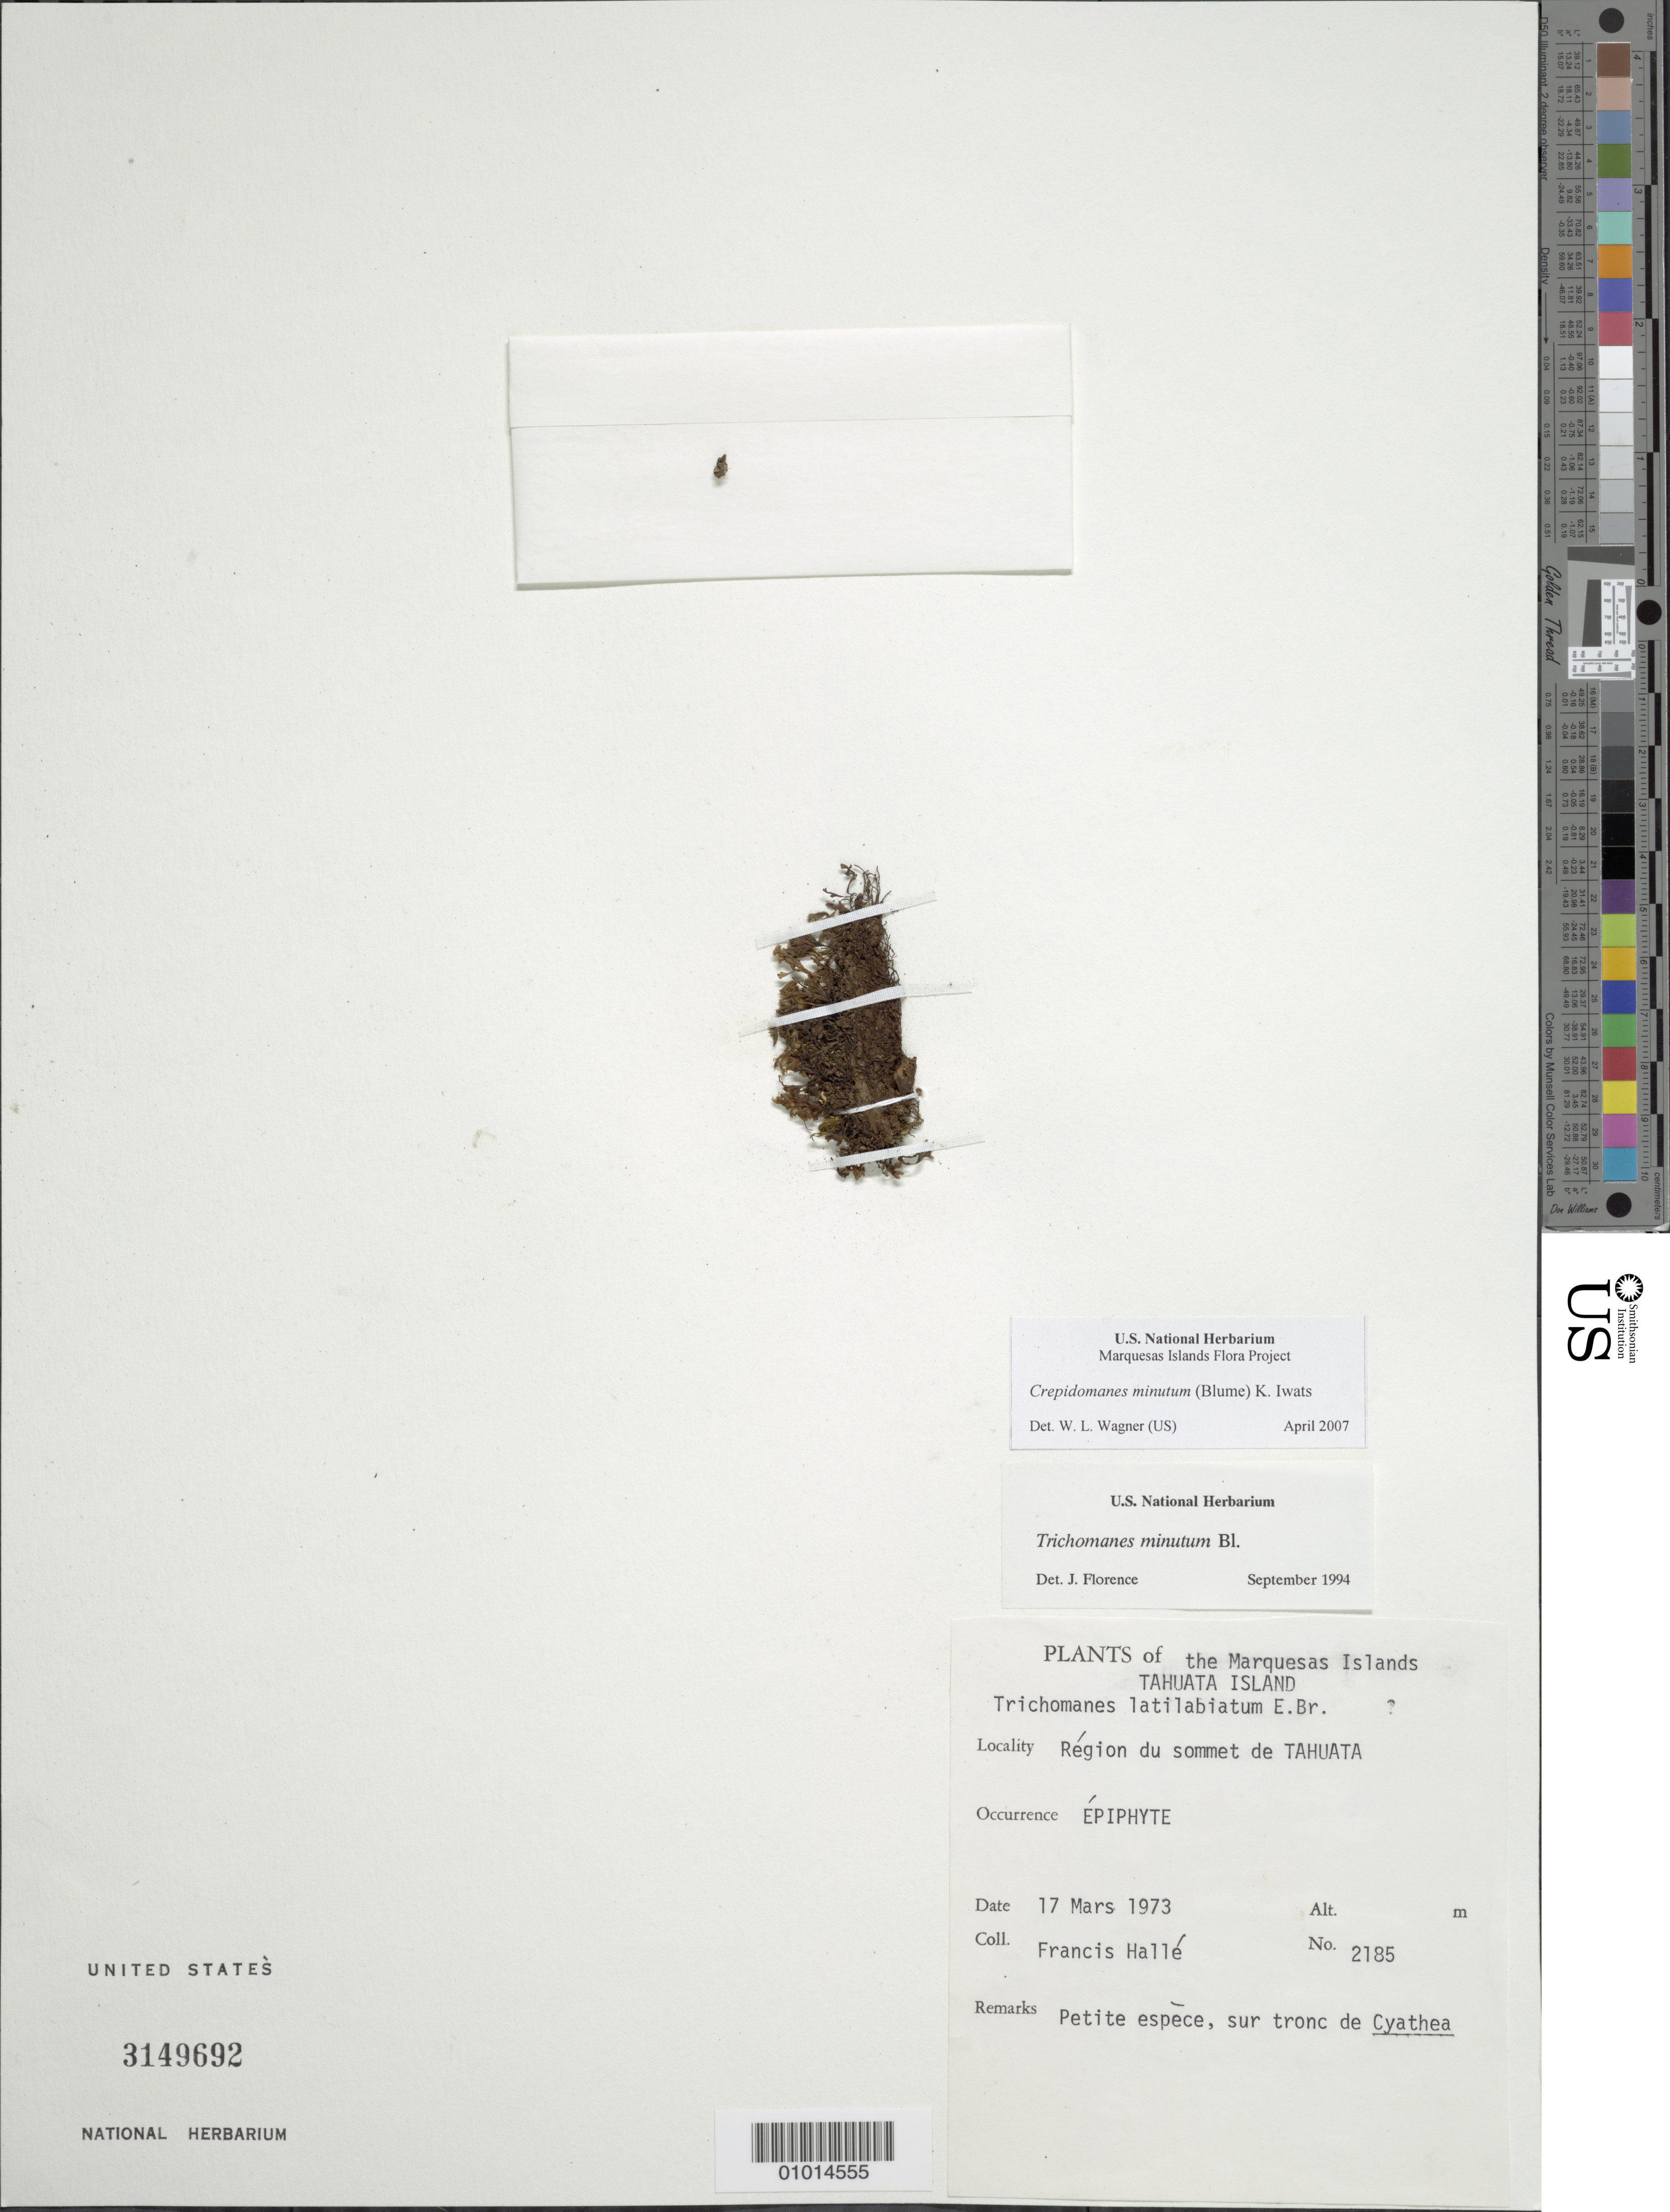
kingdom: Plantae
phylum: Tracheophyta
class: Polypodiopsida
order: Hymenophyllales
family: Hymenophyllaceae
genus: Crepidomanes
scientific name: Crepidomanes minutum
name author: (Blume) K. Iwats.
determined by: Wagner, W. L., (BOT), Smithsonian Institution - National Museum of Natural History (UNITED STATES)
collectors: F. Hallé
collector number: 2185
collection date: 1973-03-17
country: French Polynesia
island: Tahuata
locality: Région du sommet de Tahuata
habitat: Sur tronc de Cyathea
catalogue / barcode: US 3149692